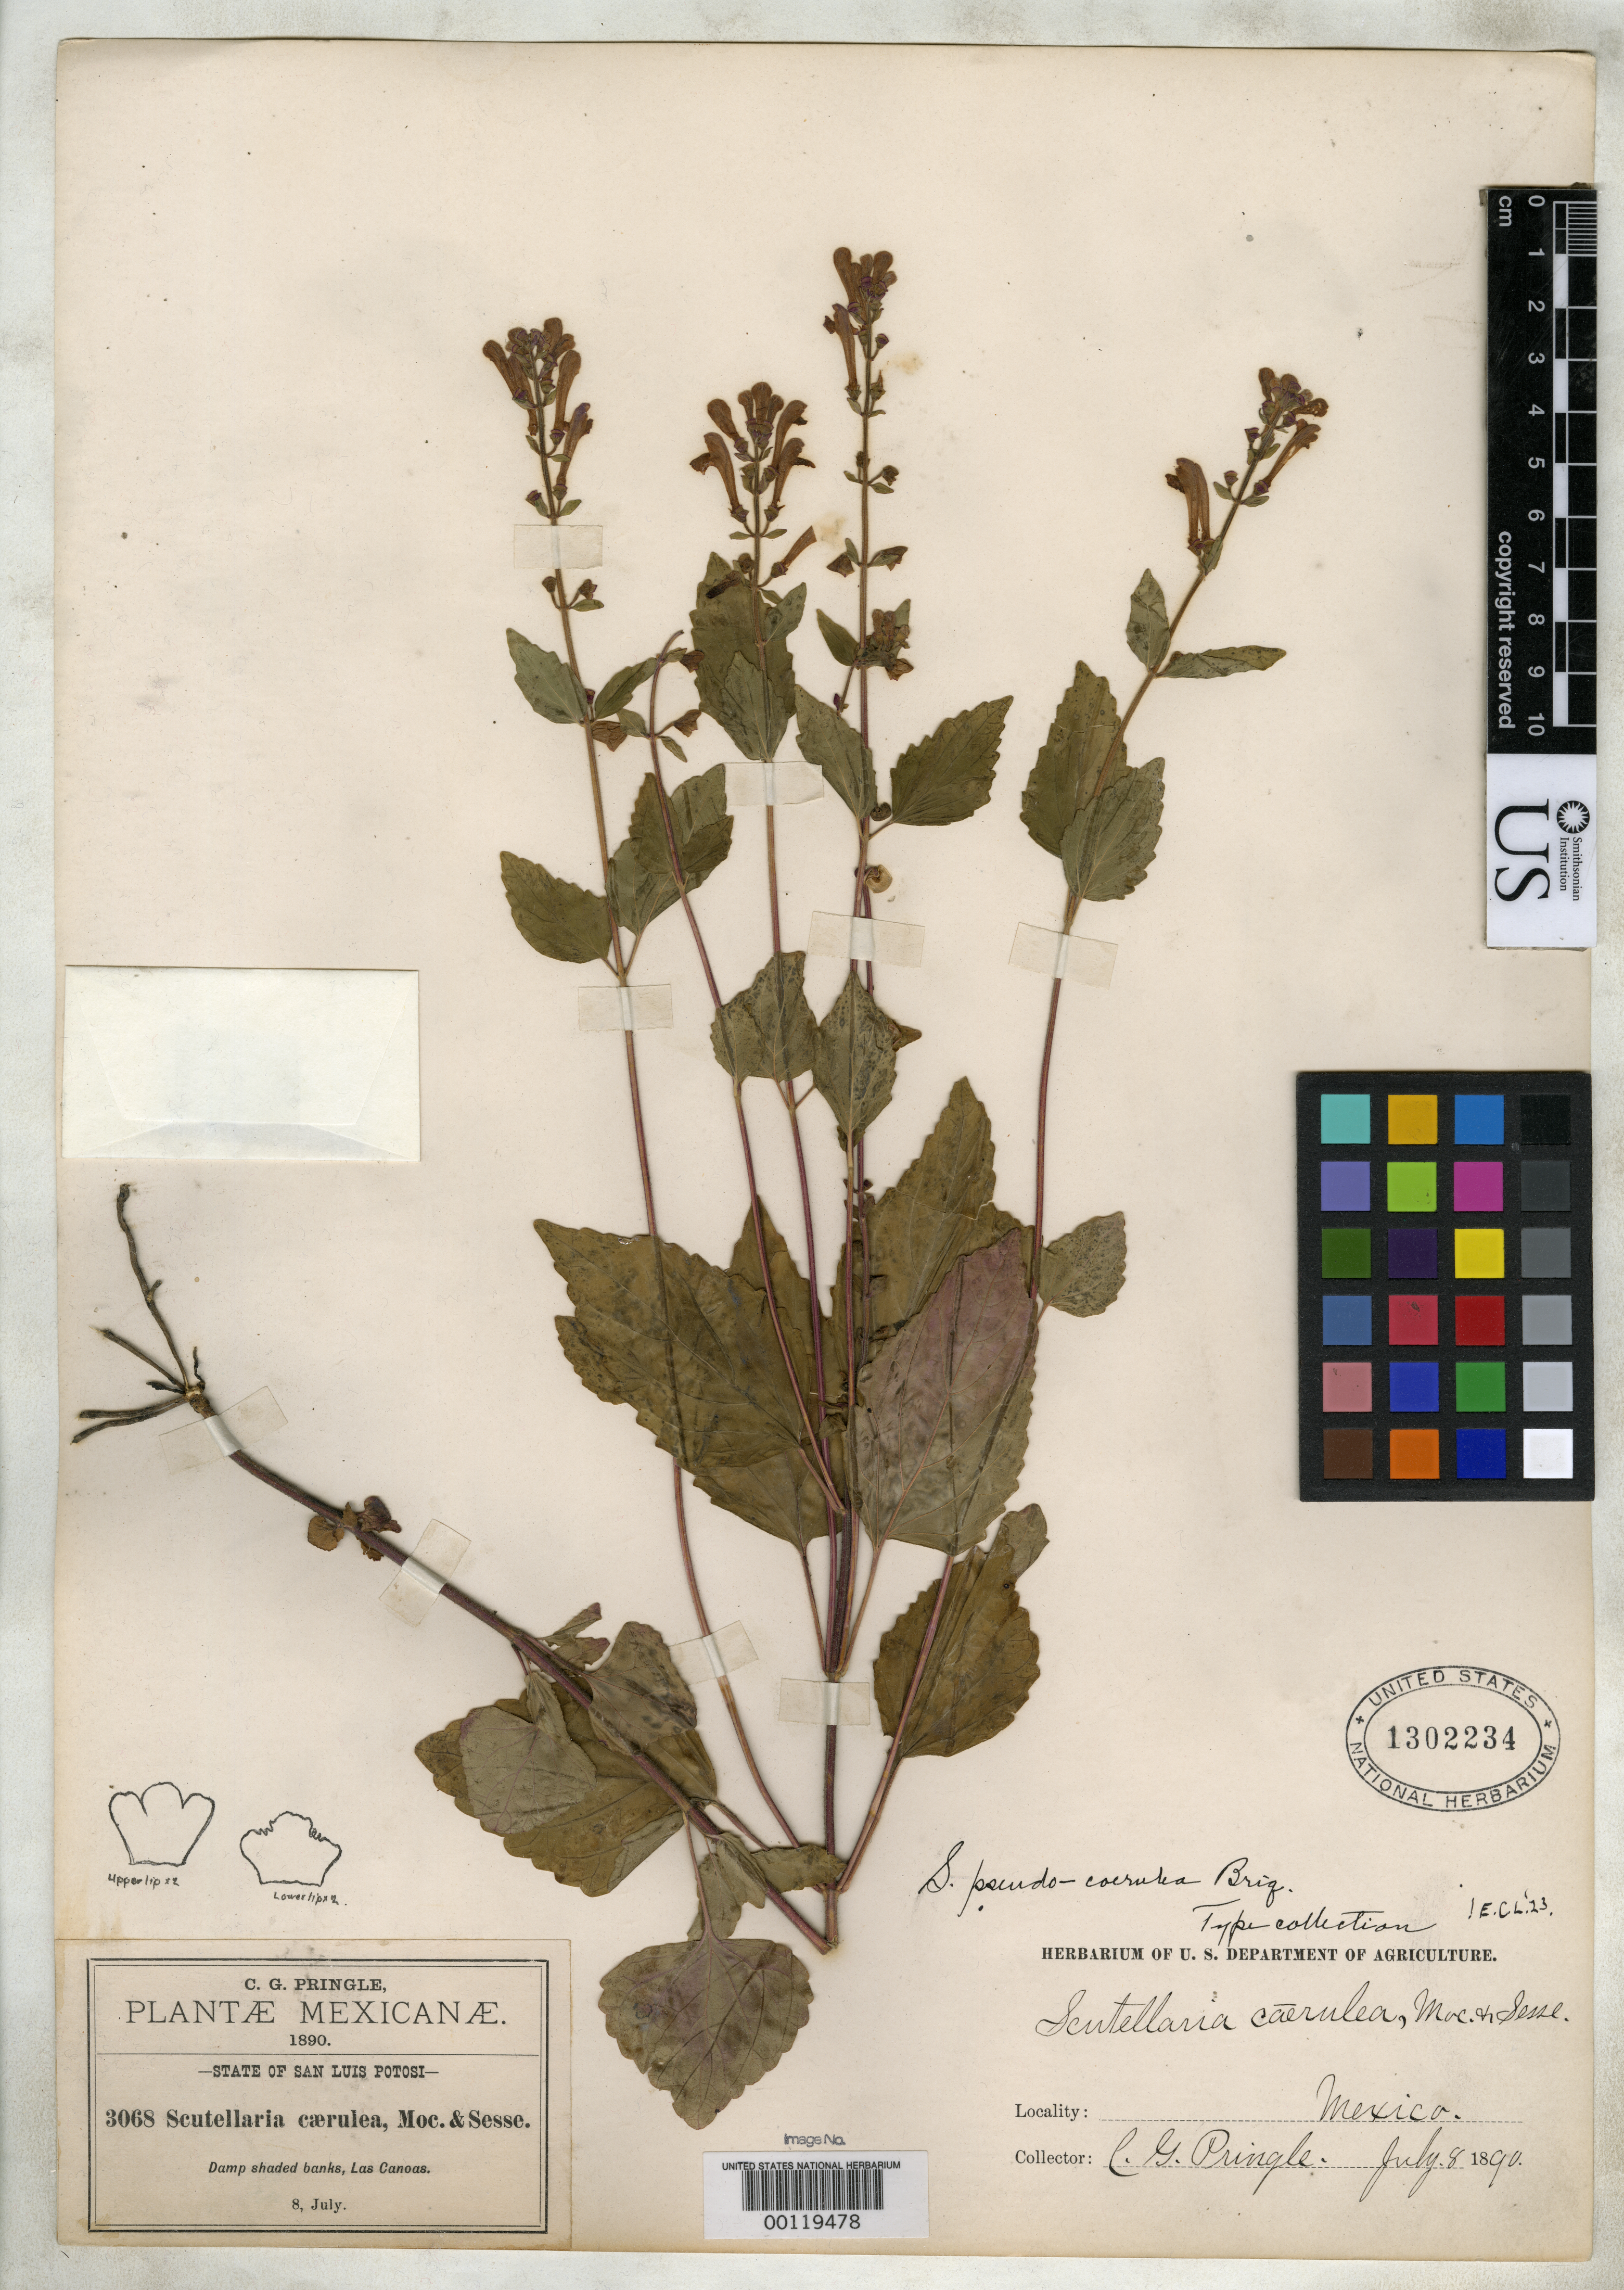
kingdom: Plantae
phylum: Tracheophyta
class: Magnoliopsida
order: Lamiales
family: Lamiaceae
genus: Scutellaria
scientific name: Scutellaria pseudocoerulea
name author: Briq.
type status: Isotype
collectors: C. G. Pringle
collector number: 3068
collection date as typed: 08 Jul 1890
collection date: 1890-07-08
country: Mexico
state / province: San Luis Potosi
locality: Las Canoas.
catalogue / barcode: US 1302234